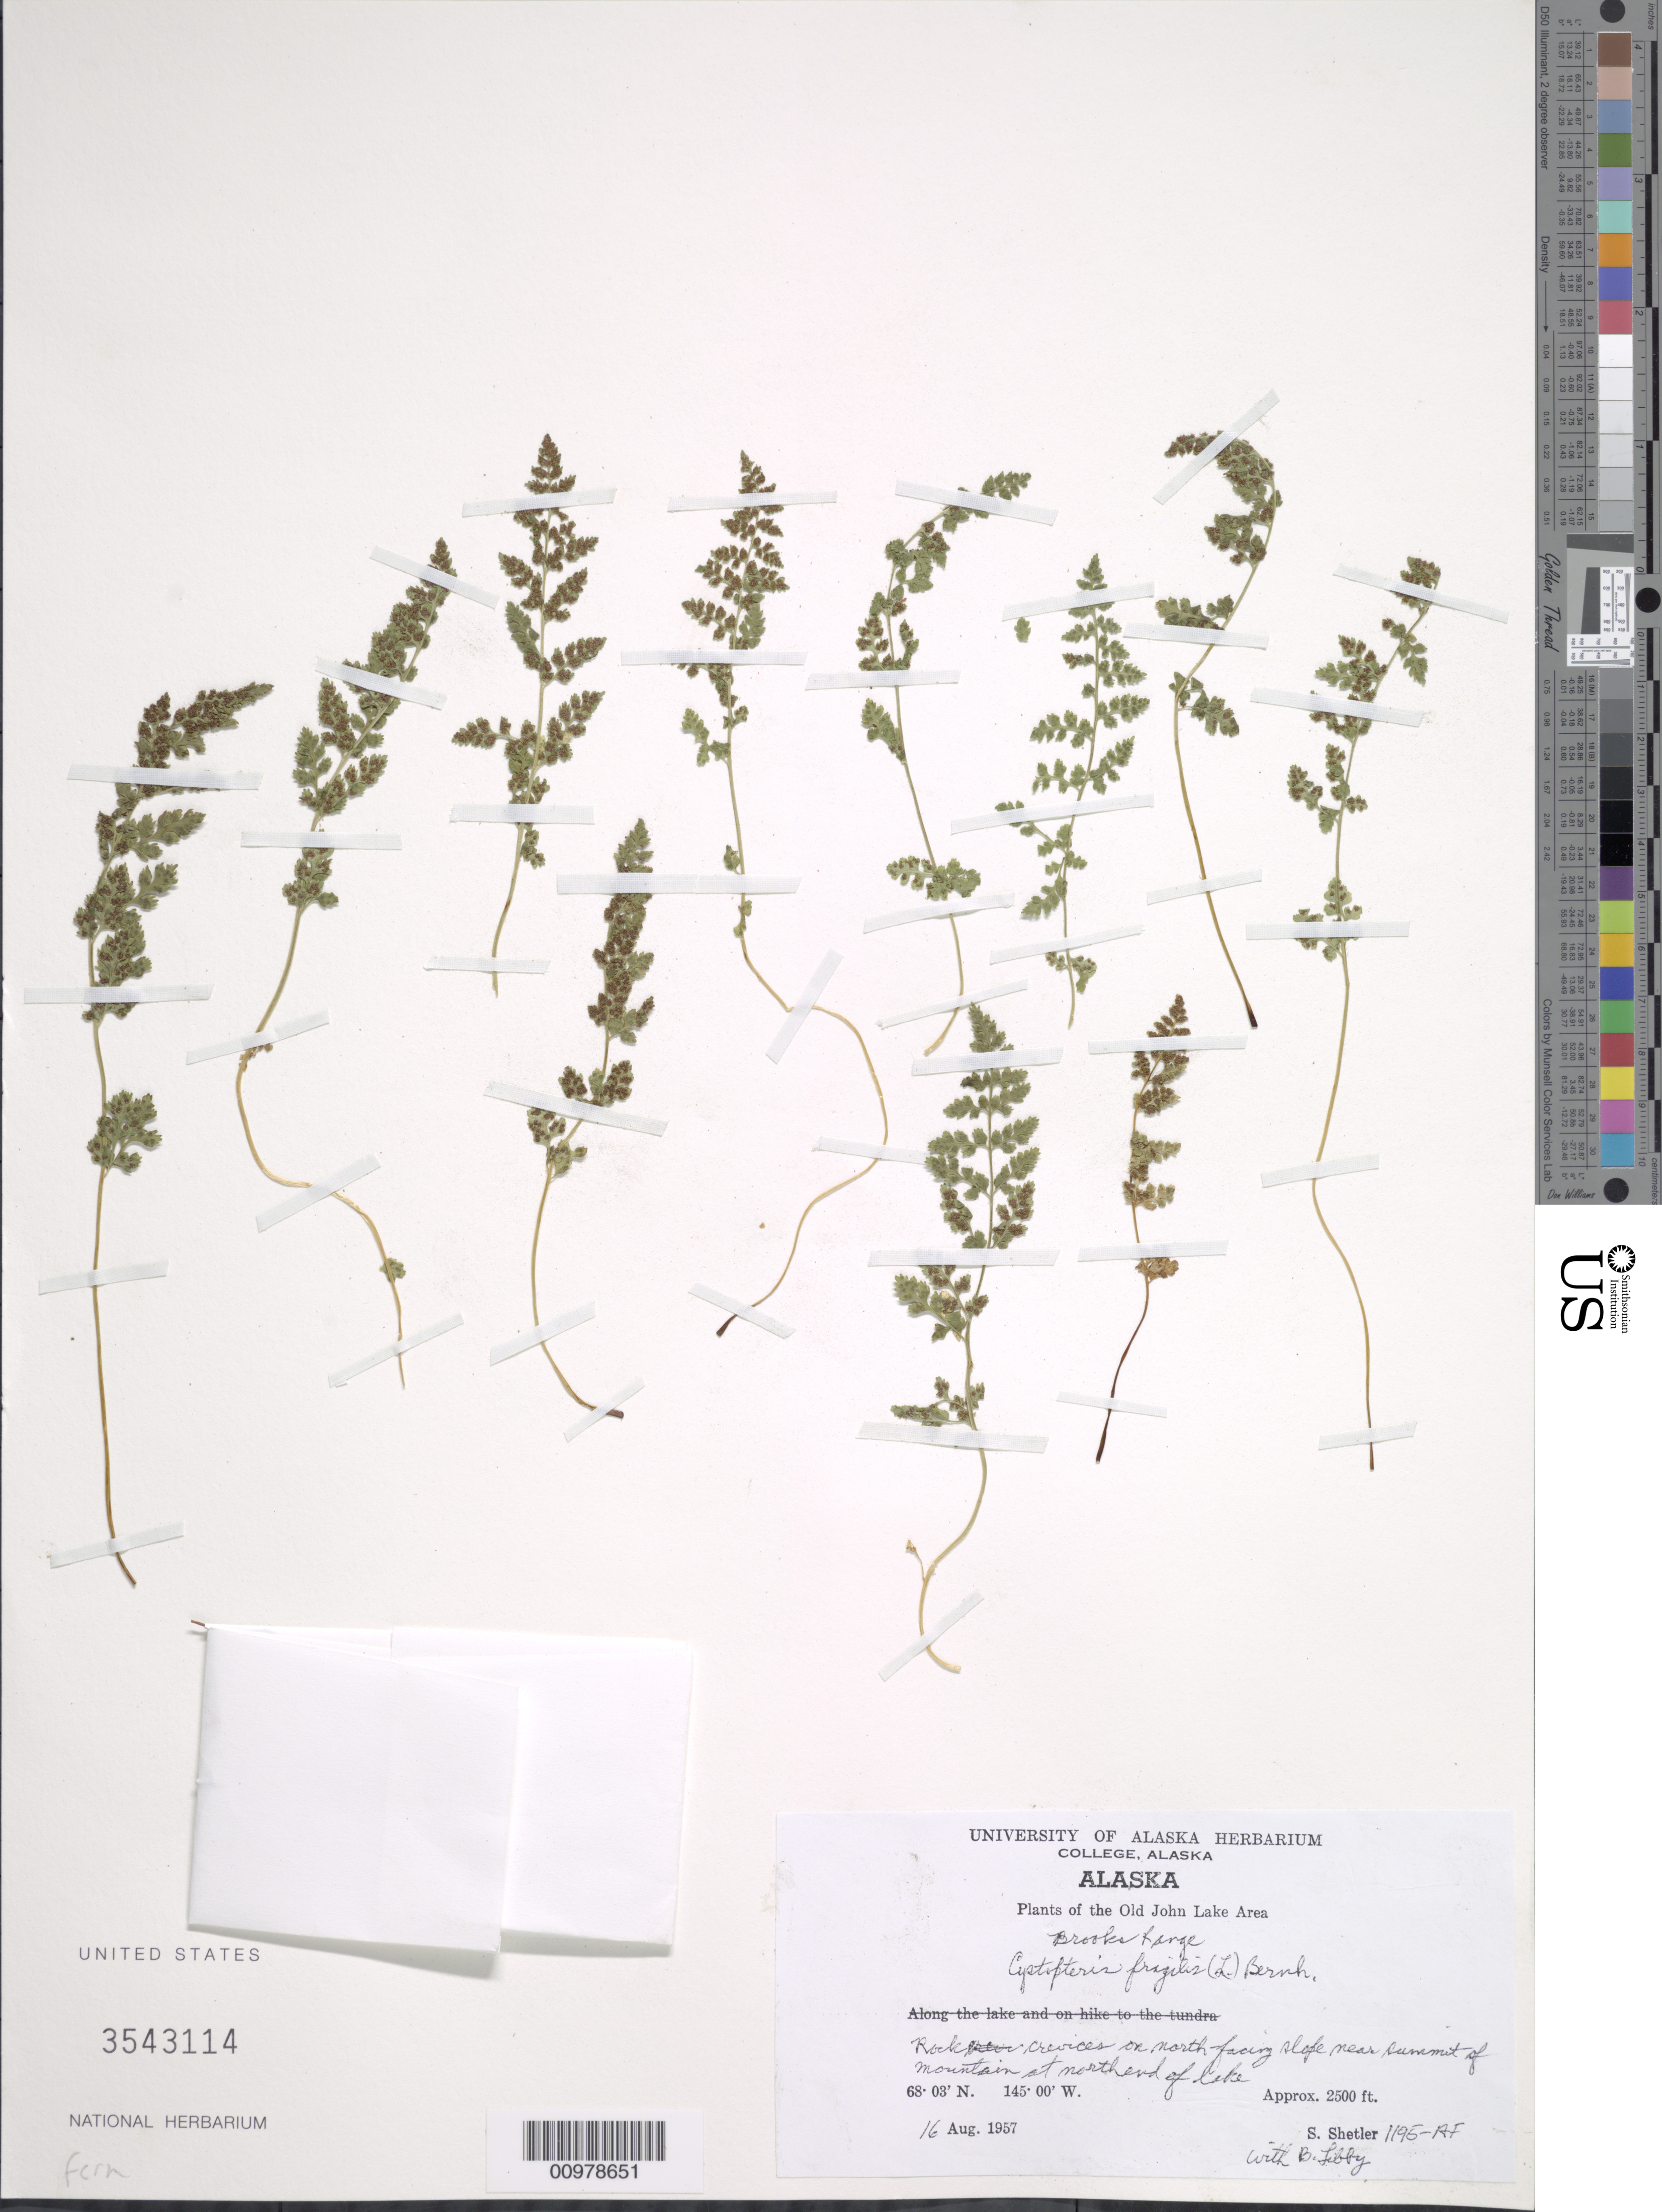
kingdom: Plantae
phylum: Tracheophyta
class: Polypodiopsida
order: Polypodiales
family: Cystopteridaceae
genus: Cystopteris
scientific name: Cystopteris fragilis var. dickieana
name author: B. Boivin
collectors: S. Shetler & B. Libby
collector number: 1195-AF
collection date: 1957-08-16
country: United States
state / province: Alaska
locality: Old John Lake Area,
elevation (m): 762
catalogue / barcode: US 3543114